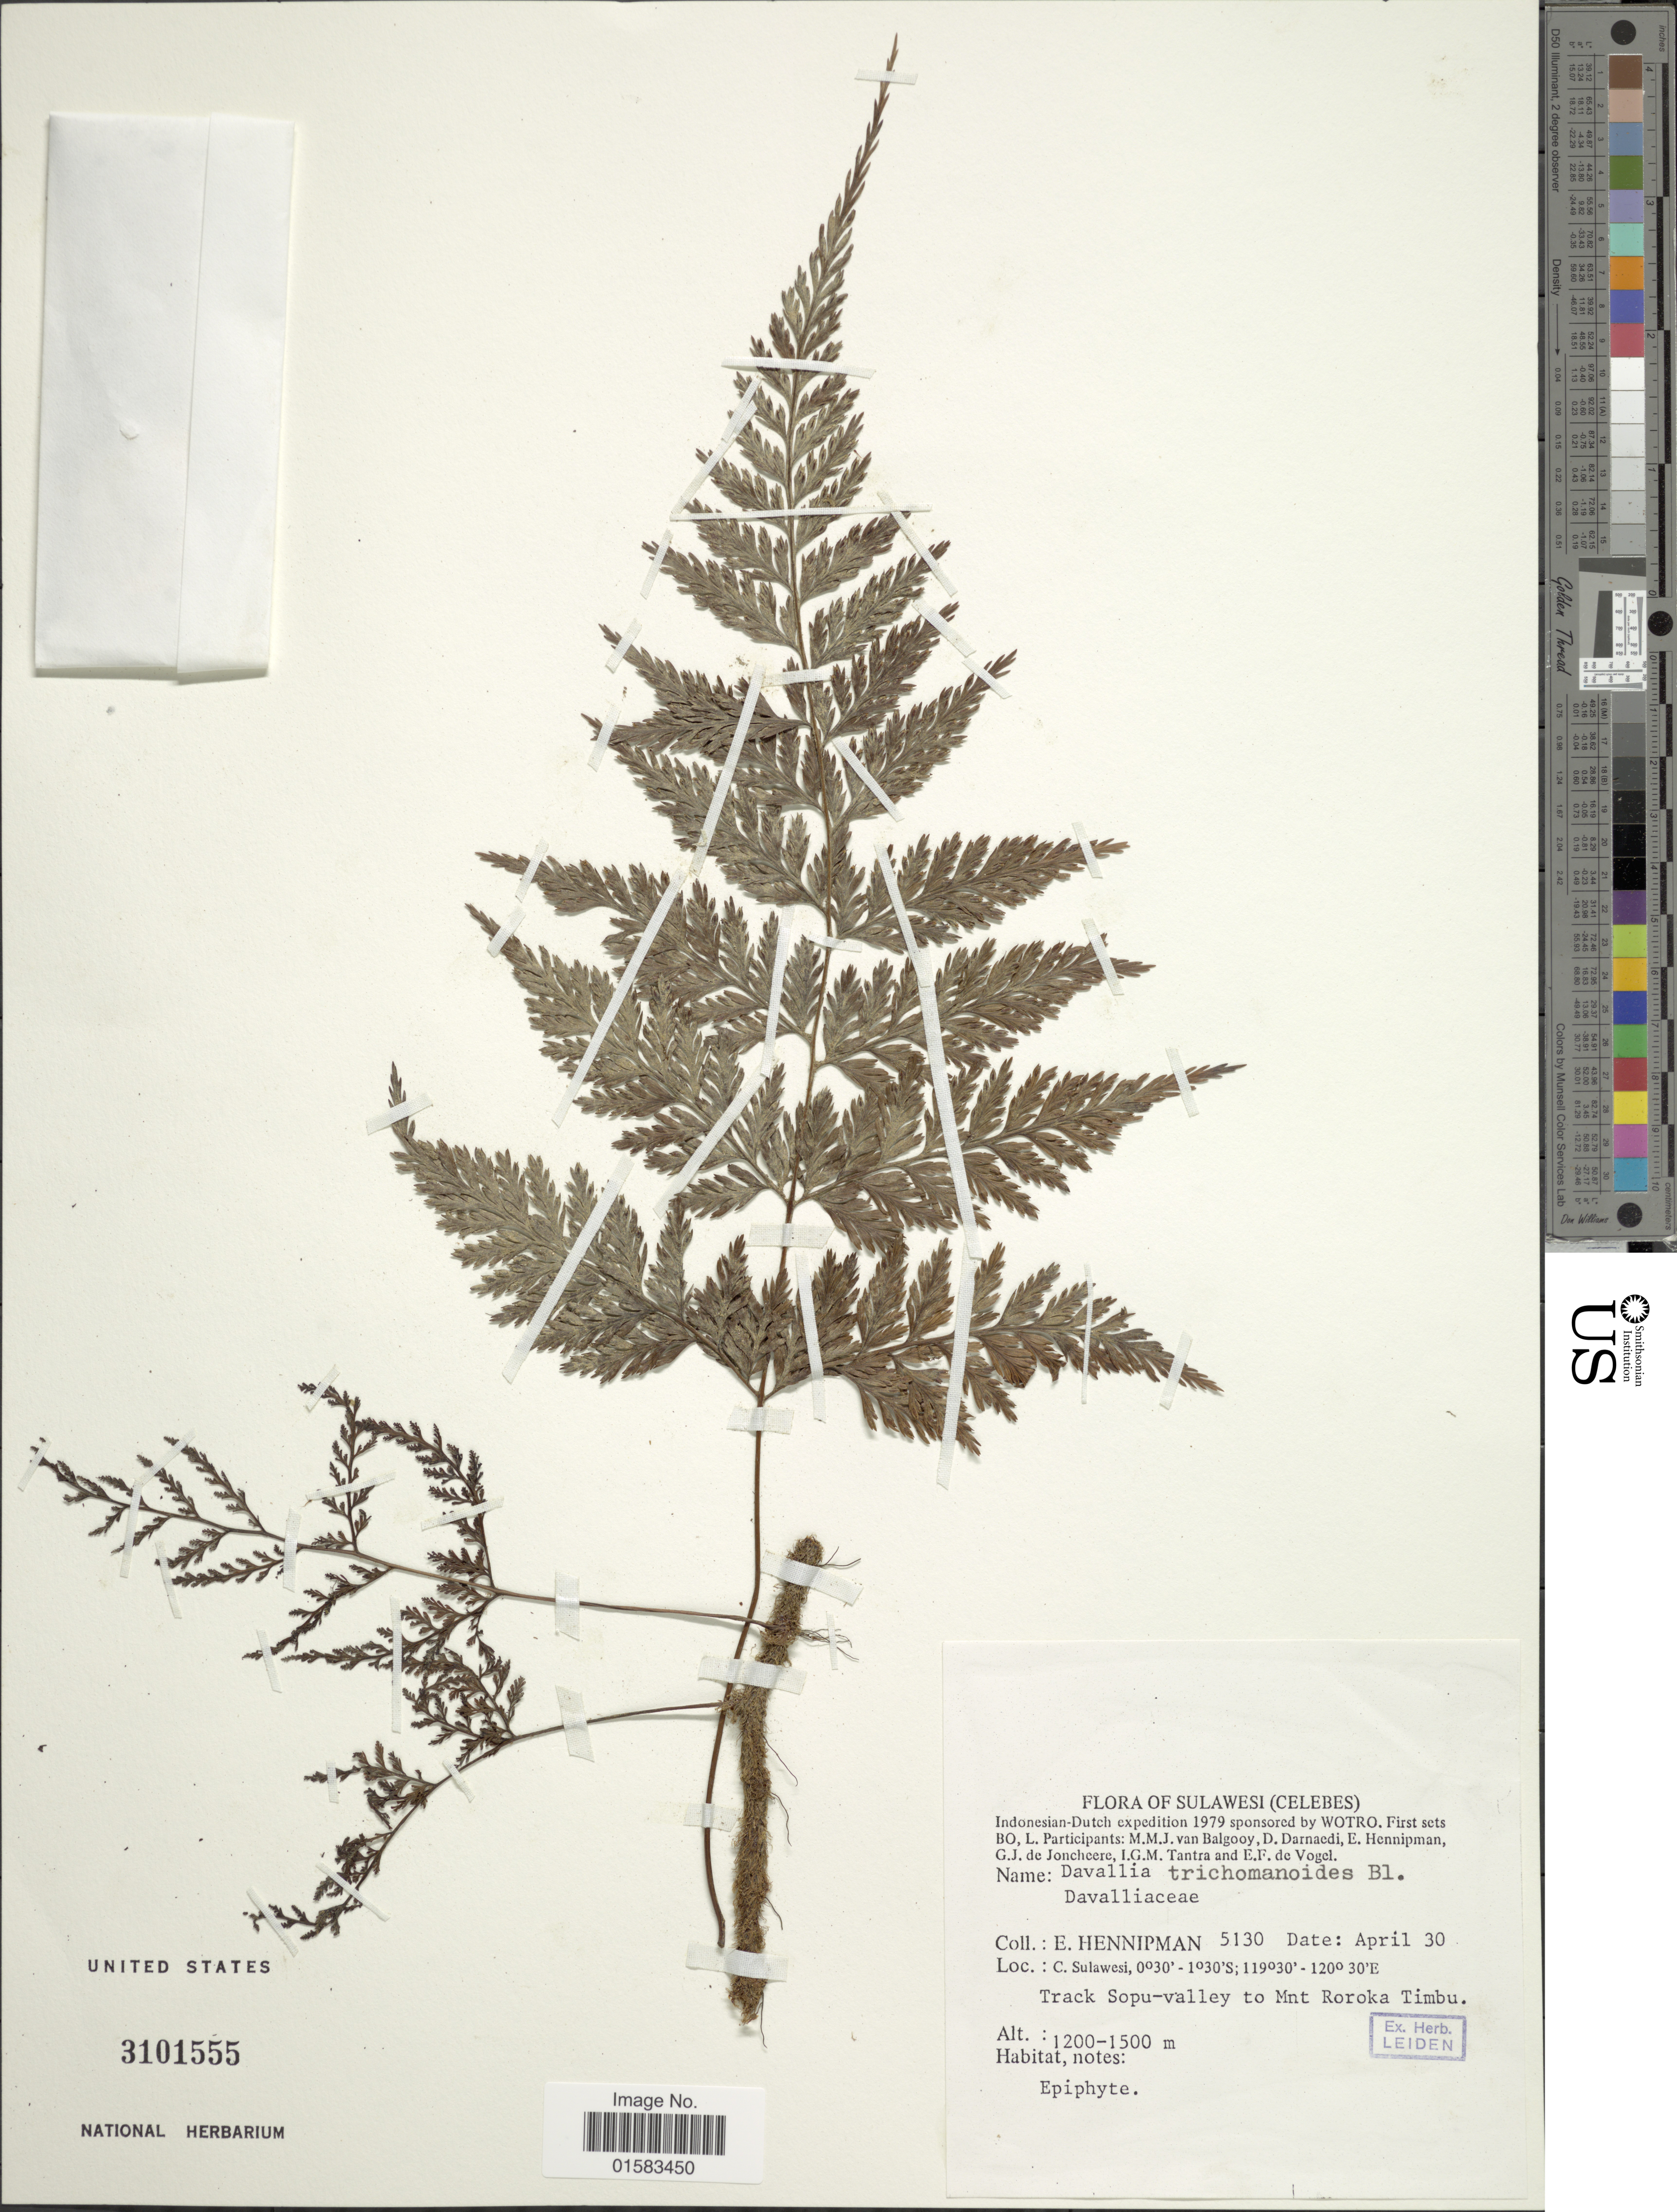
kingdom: Plantae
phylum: Tracheophyta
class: Polypodiopsida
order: Polypodiales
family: Davalliaceae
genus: Davallia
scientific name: Davallia trichomanoides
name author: Blume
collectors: E. Hennipman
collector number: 5130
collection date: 1979-04-30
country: Indonesia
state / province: Sulawesi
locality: Indonesian-Dutch Expedition, Celebes, C. Sulawesi, Track Sopu-valley to Mnt Roroka Timbu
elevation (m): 1200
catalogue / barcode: US 3101555